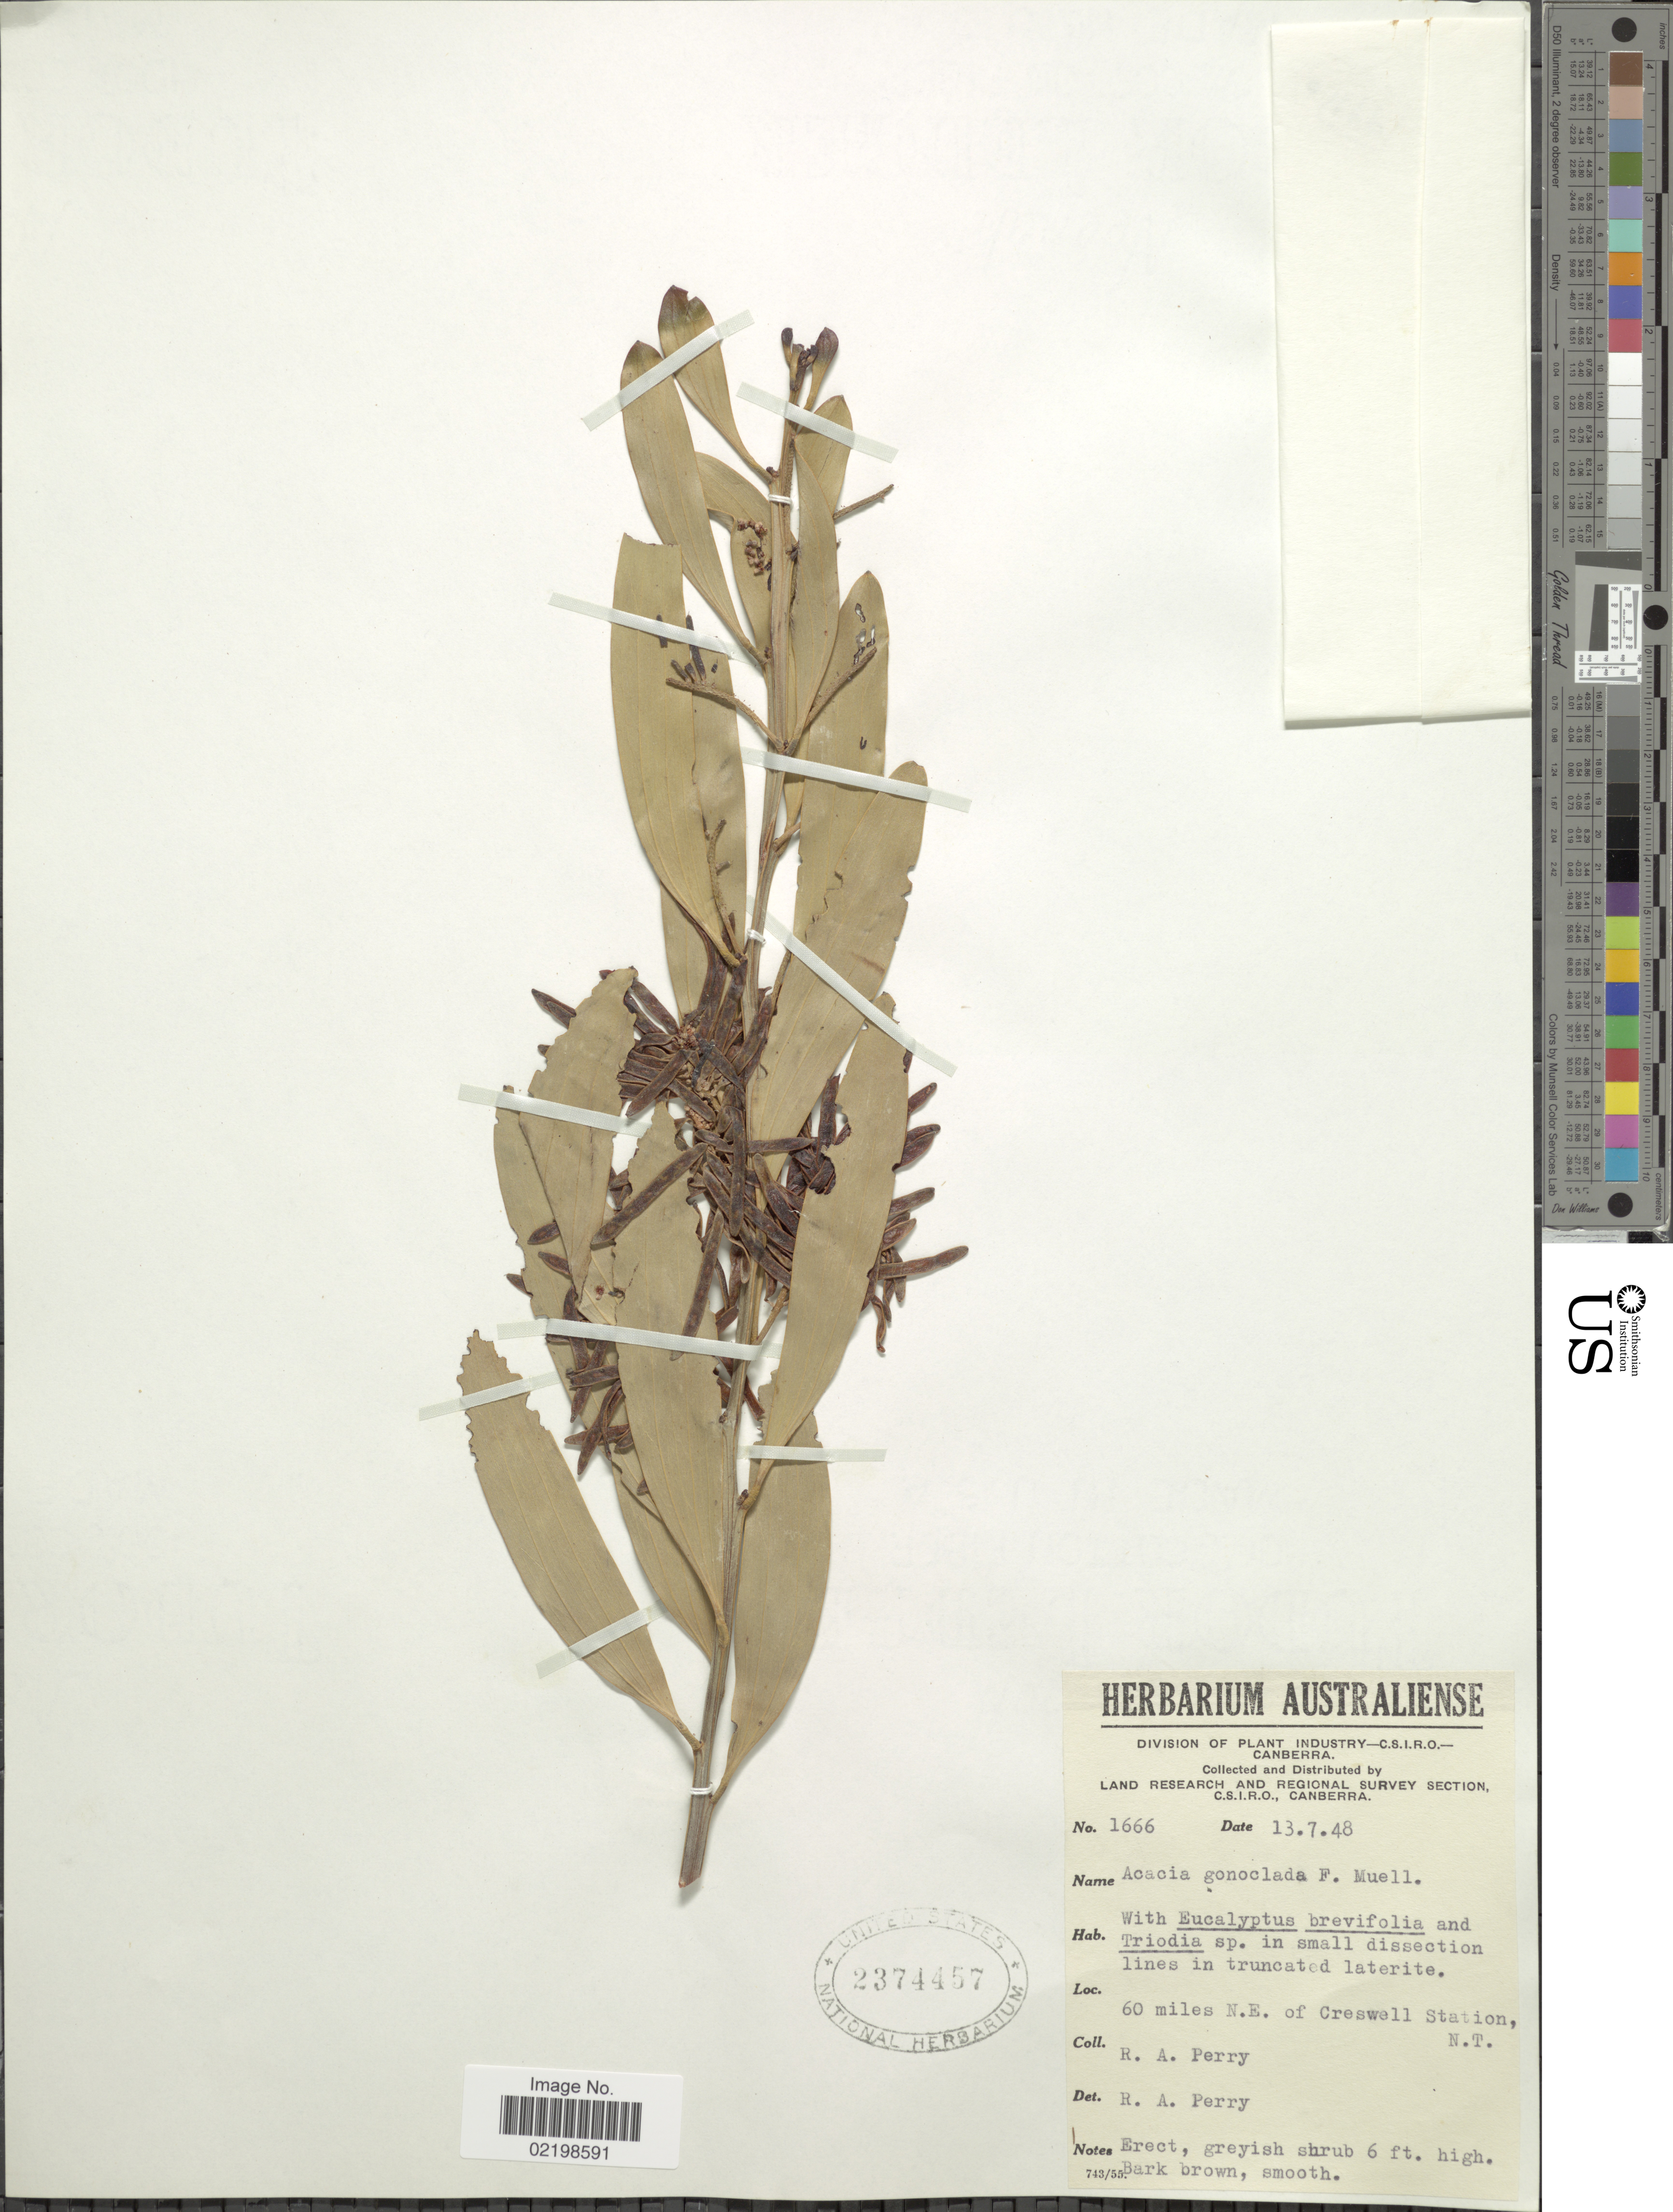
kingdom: Plantae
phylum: Tracheophyta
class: Magnoliopsida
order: Fabales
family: Fabaceae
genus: Acacia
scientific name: Acacia gonoclada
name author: F. Muell.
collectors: Perry, R. A.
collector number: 1666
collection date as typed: Transcribed d/m/y: 13/7/48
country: Australia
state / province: Northern Territory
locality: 60 miles N.E. of Creswell Station, N.T.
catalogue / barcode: US 2374457